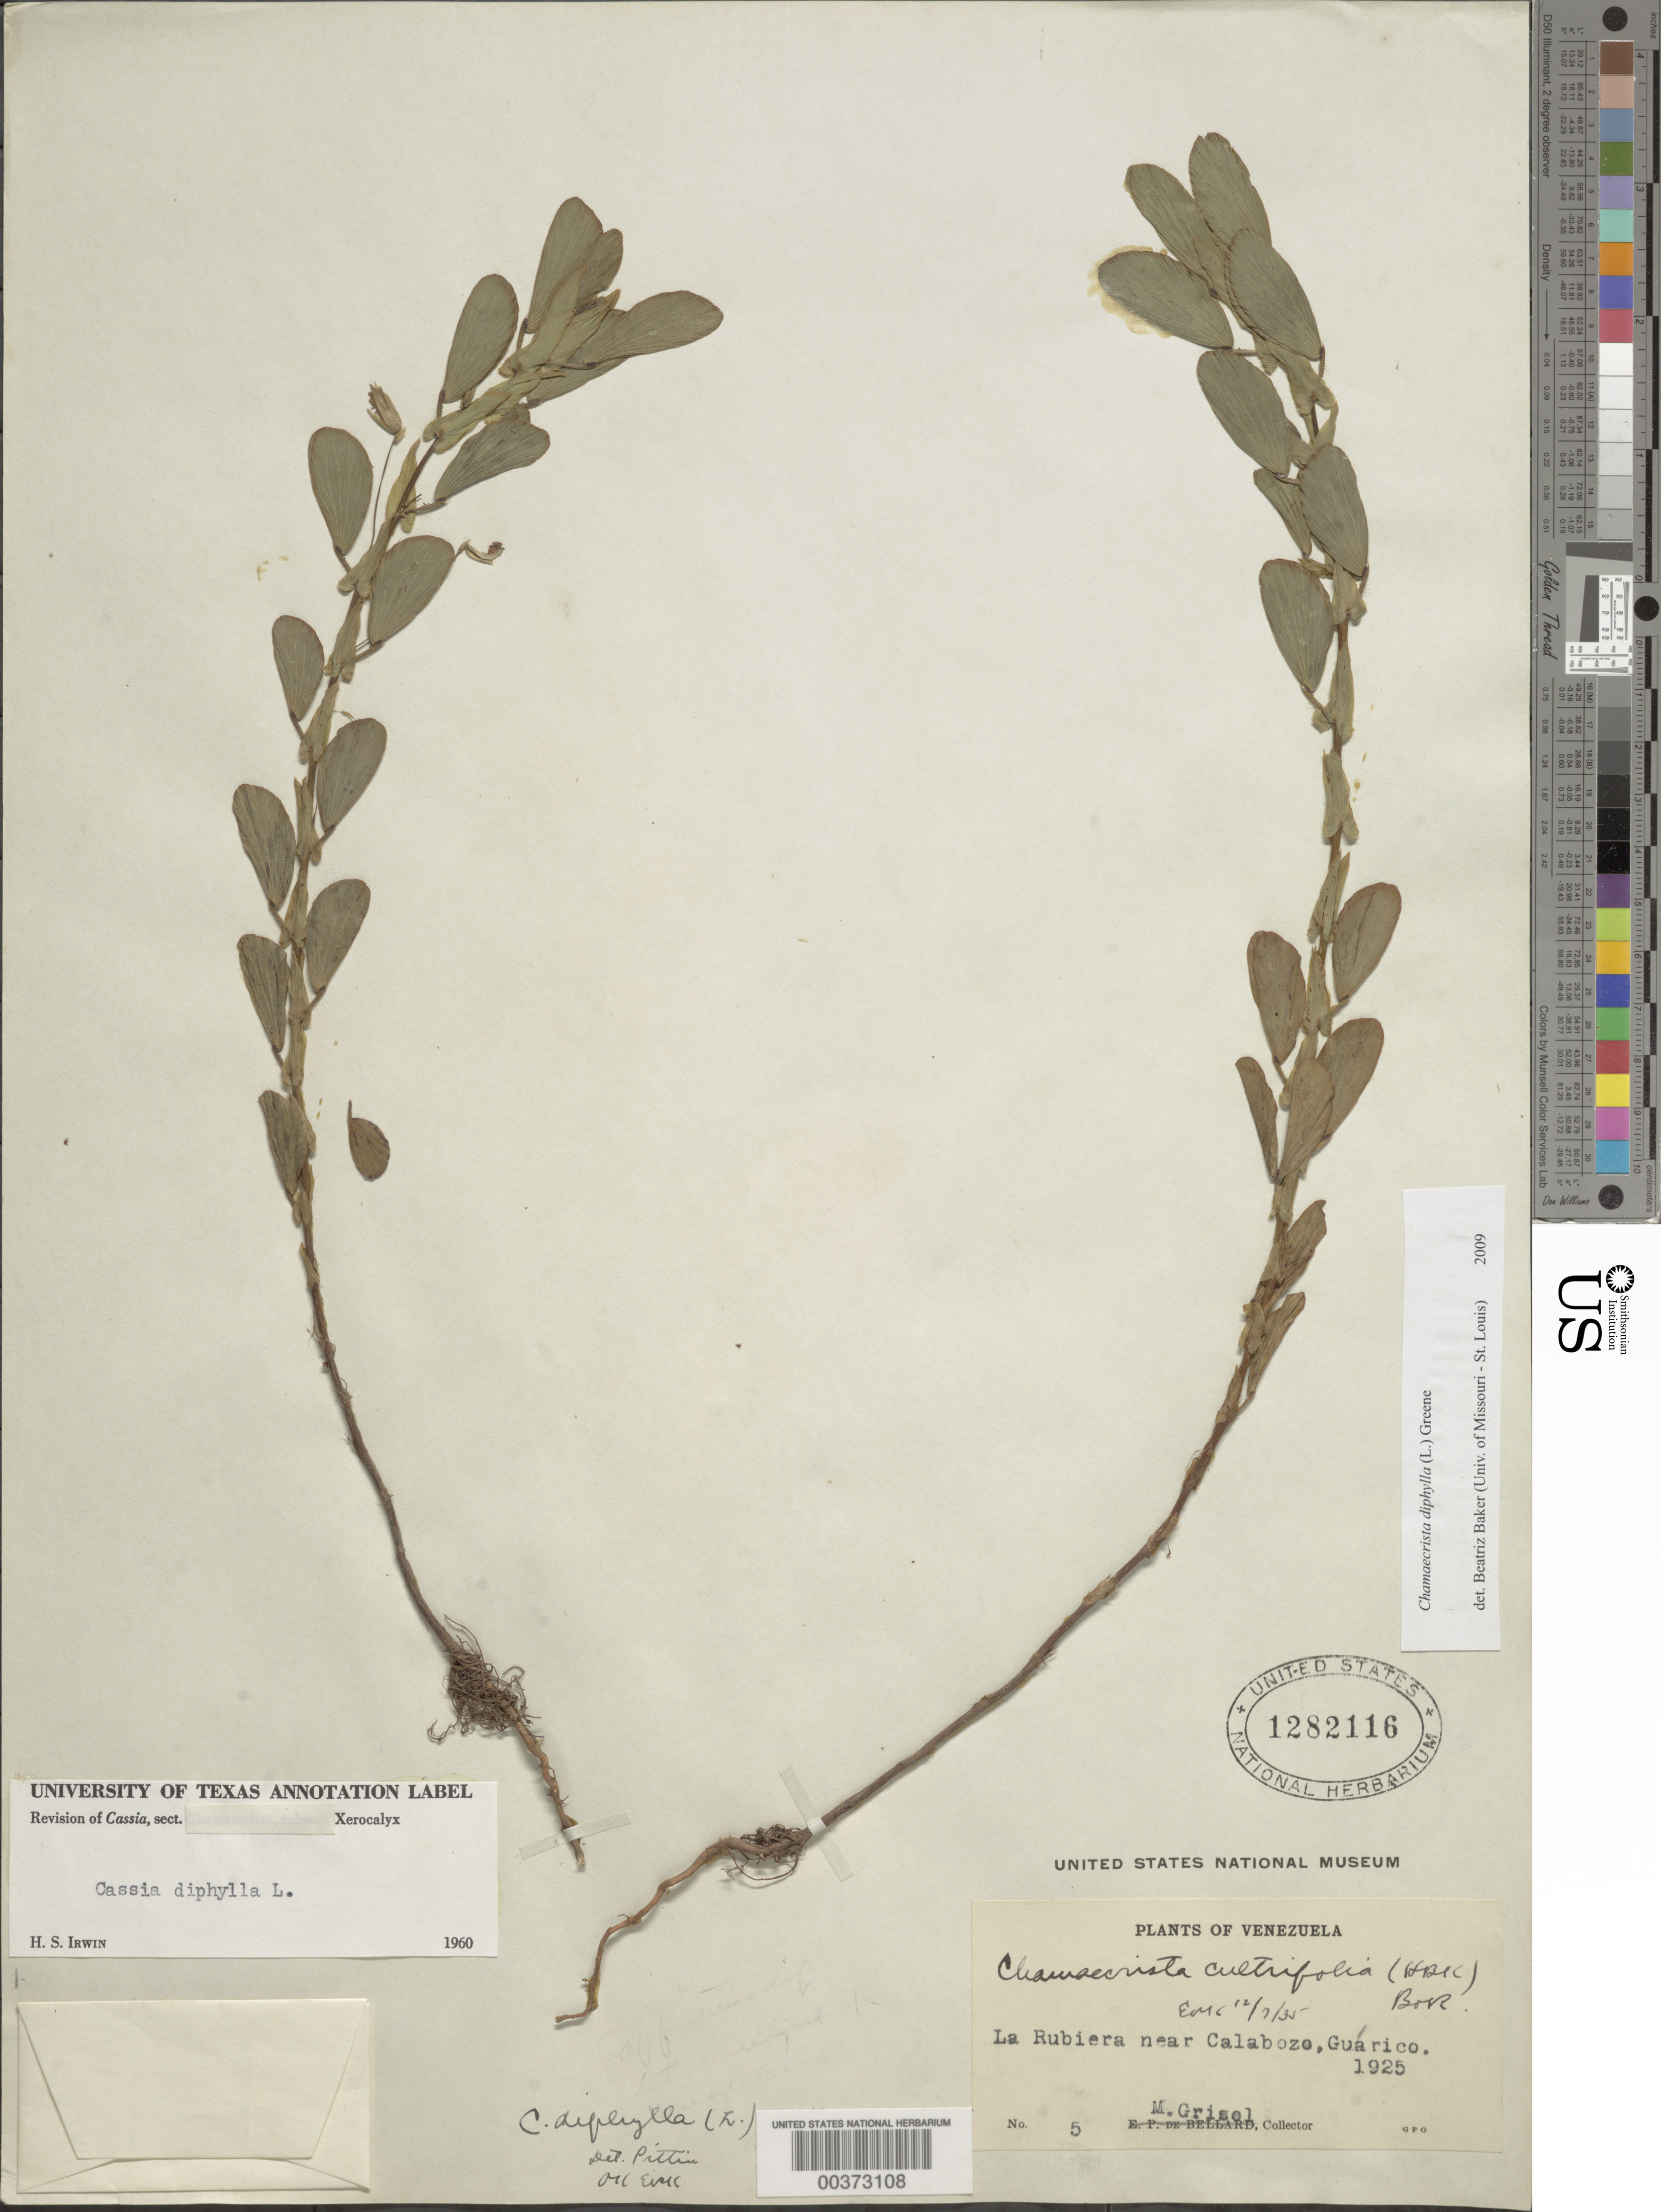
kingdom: Plantae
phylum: Tracheophyta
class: Magnoliopsida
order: Fabales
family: Fabaceae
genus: Chamaecrista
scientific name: Chamaecrista diphylla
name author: (L.) Greene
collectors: M. Grisol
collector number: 5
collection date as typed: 1925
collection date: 1925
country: Venezuela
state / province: Guárico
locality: La Rubiera near Calabozo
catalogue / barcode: US 1282116